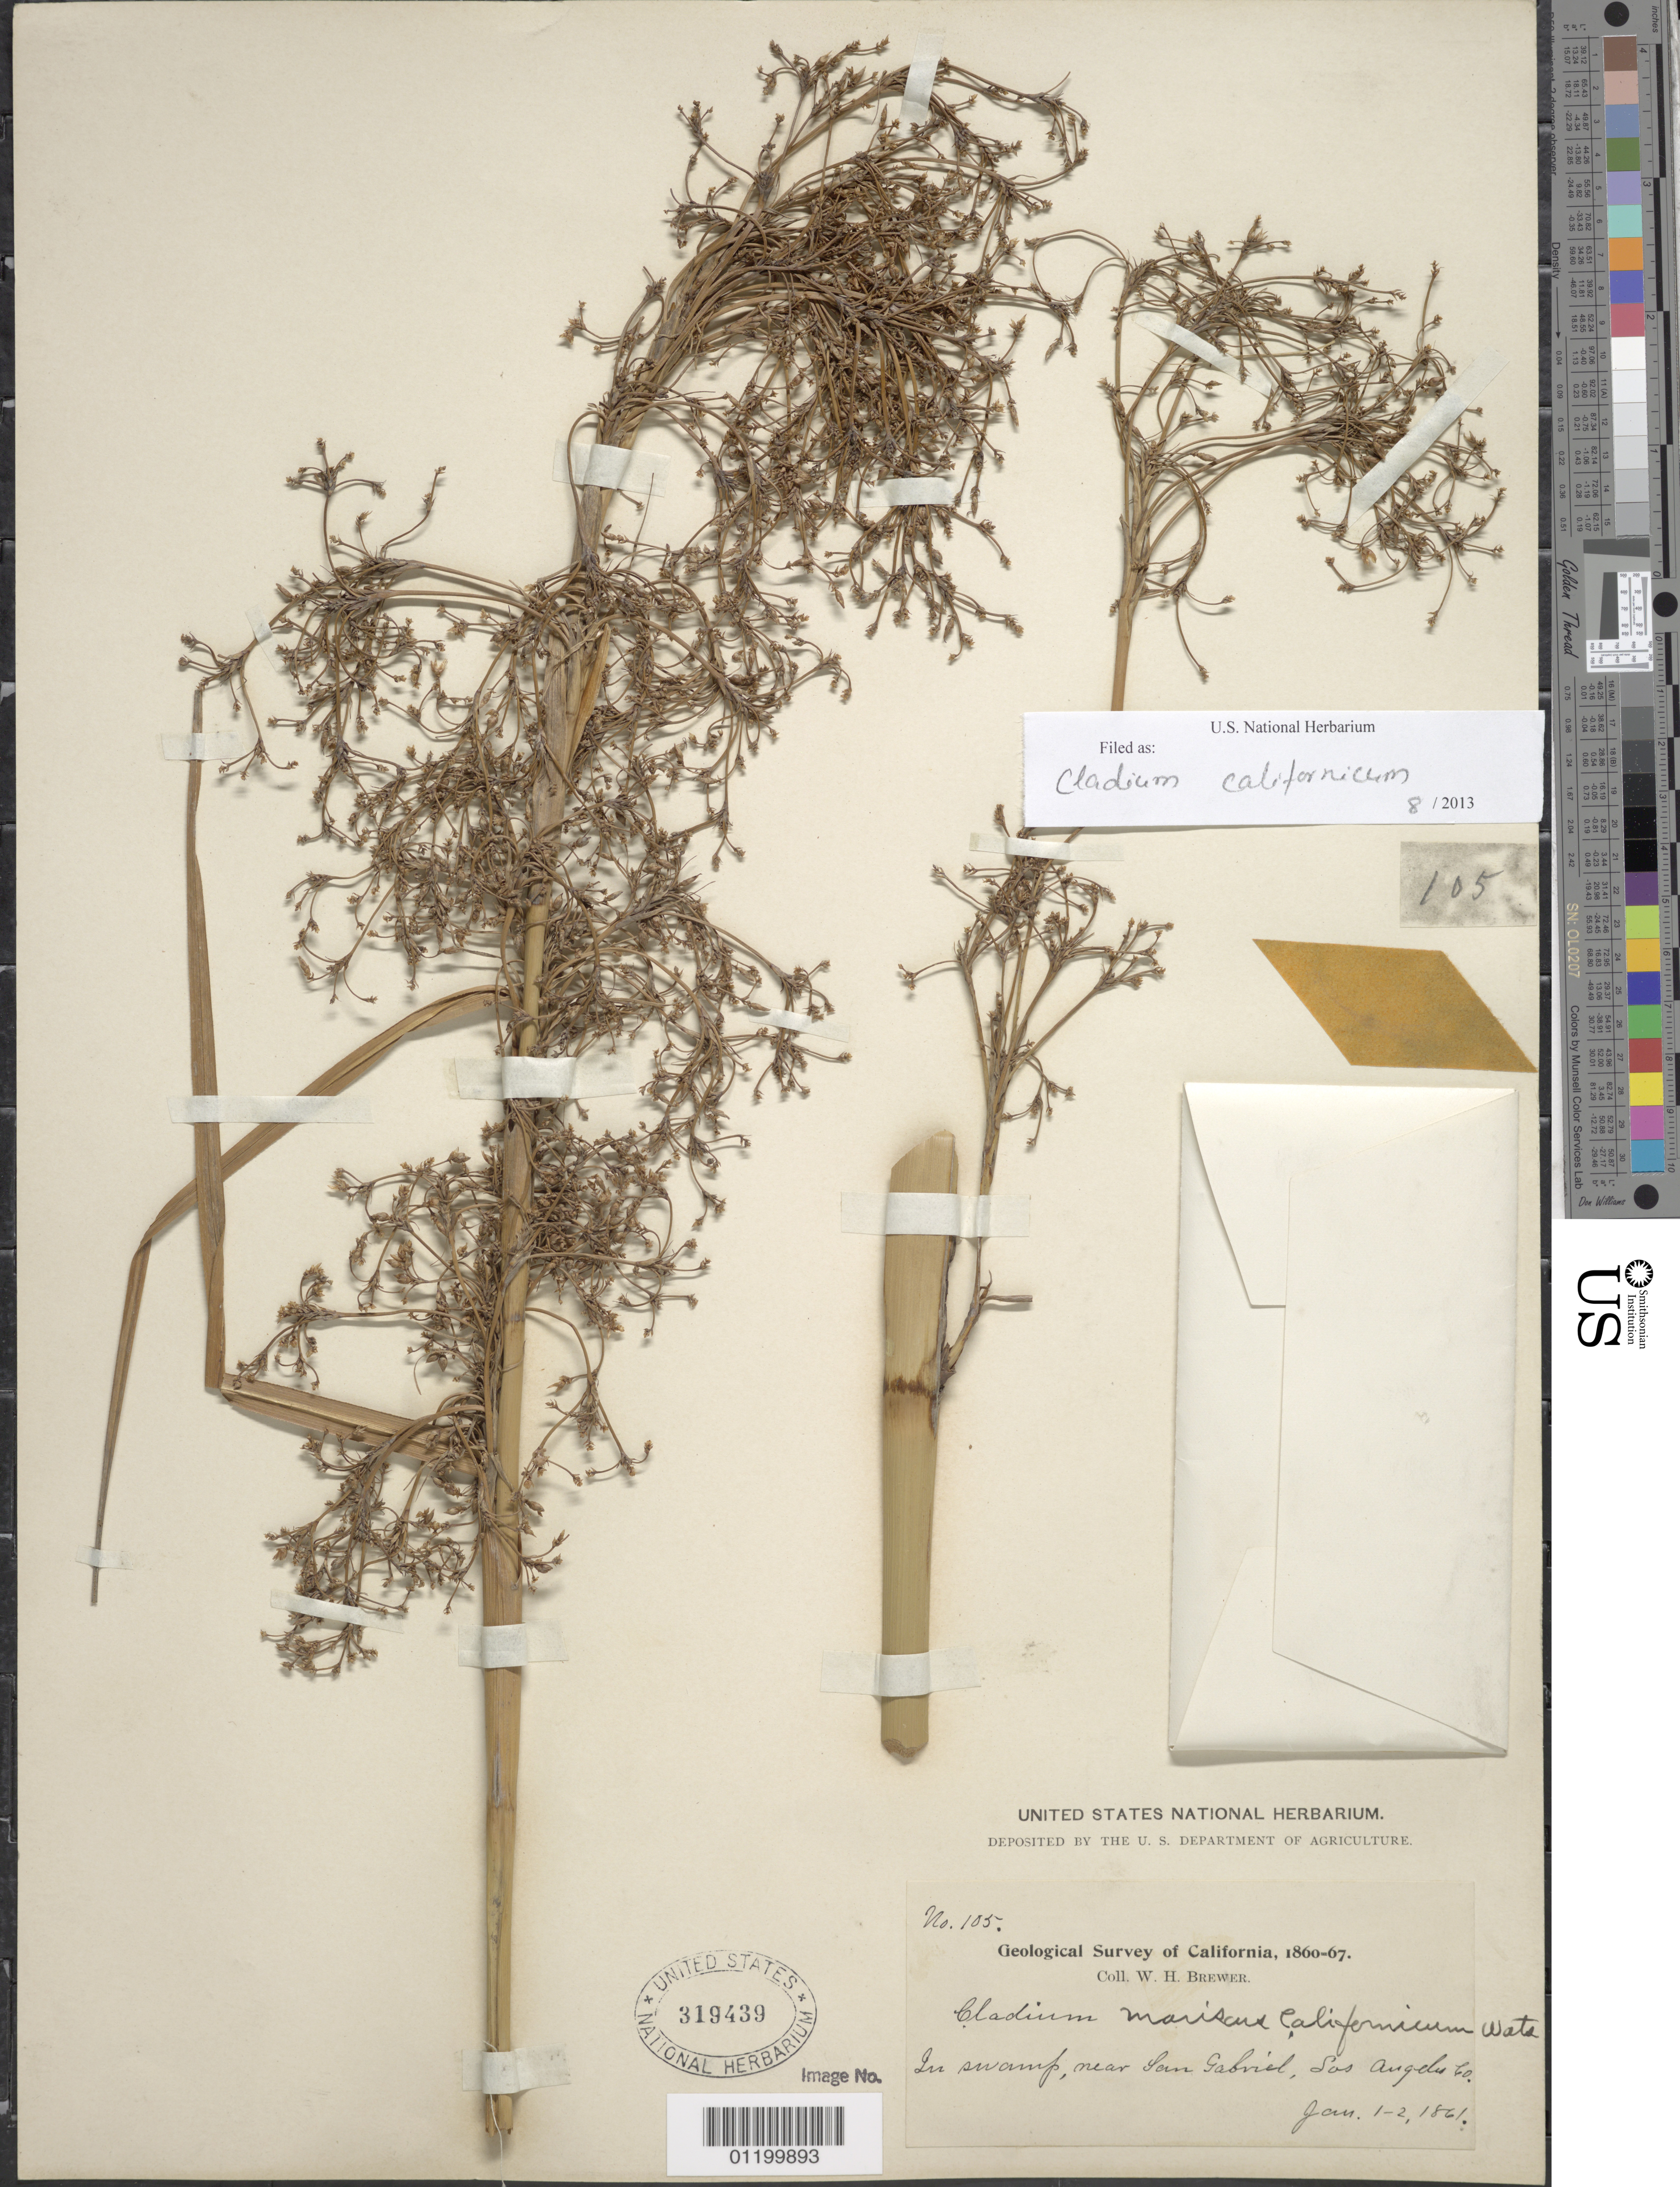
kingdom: Plantae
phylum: Tracheophyta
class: Liliopsida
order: Poales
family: Cyperaceae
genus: Cladium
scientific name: Cladium californicum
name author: (S. Watson) O'Neill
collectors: W. H. Brewer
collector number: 105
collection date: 1861-01-01/1861-01-02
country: United States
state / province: California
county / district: Los Angeles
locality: Near San Gabriel.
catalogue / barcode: US 319439